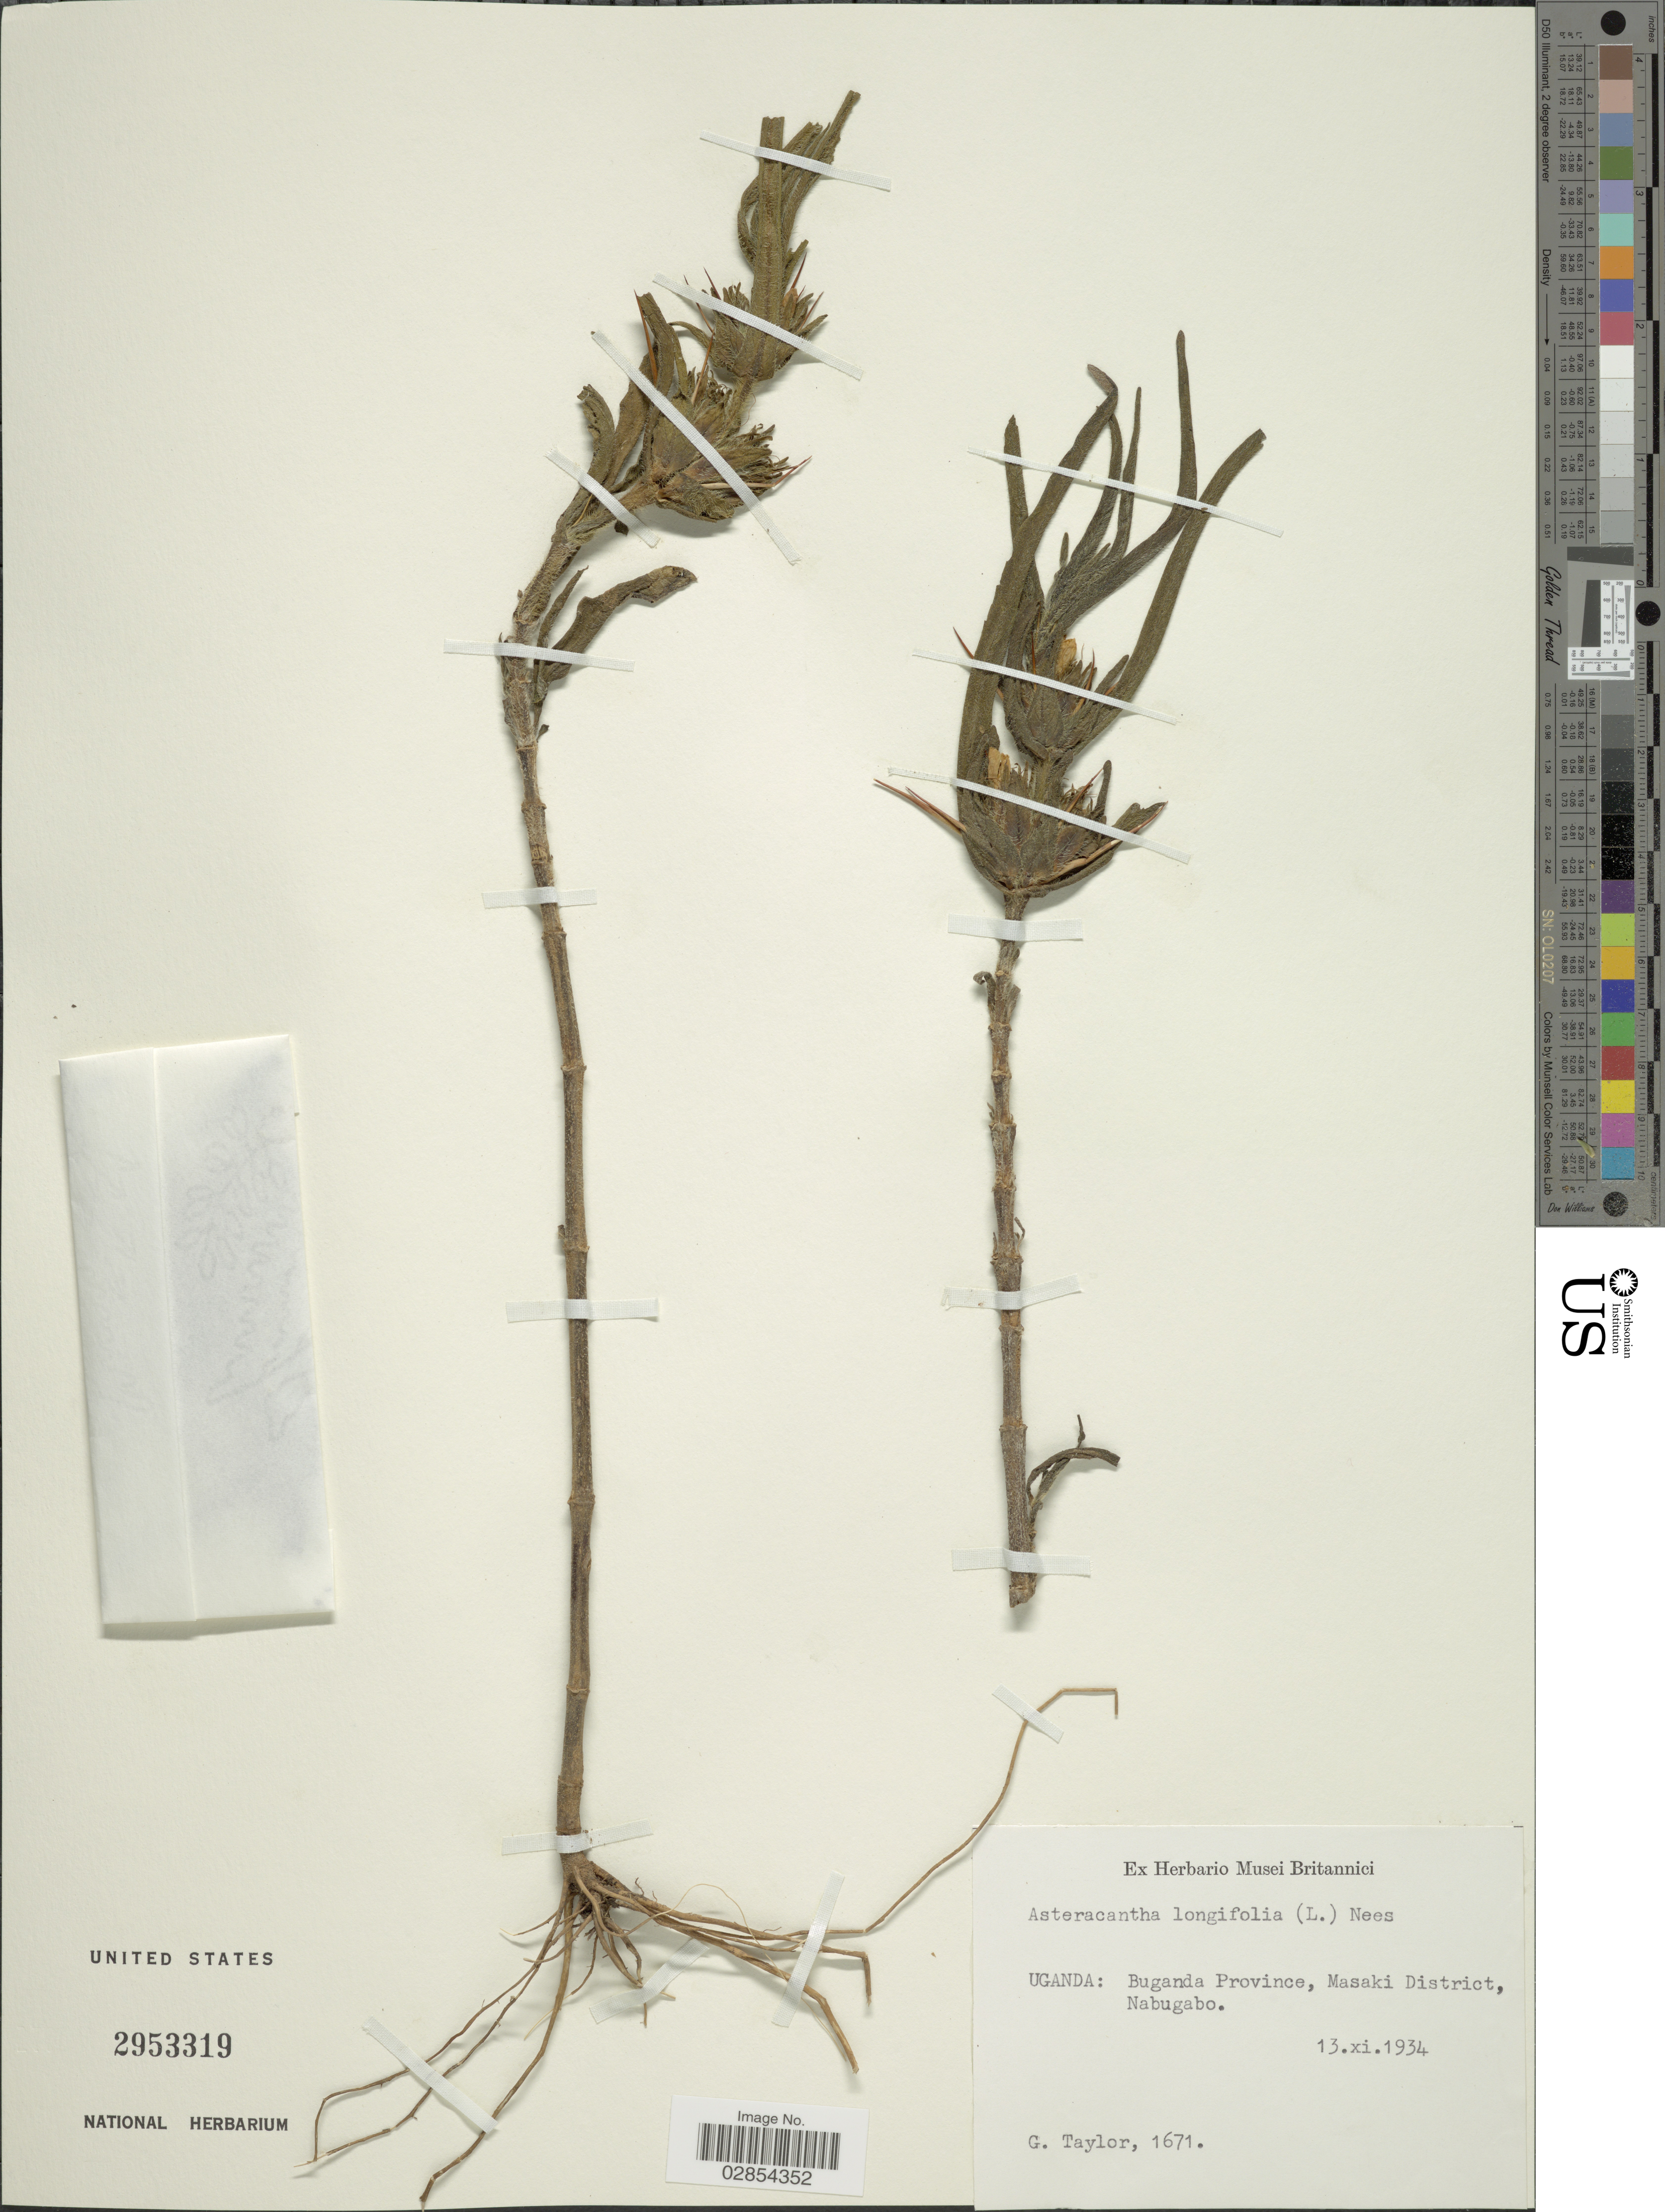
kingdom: Plantae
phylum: Tracheophyta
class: Magnoliopsida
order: Lamiales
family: Acanthaceae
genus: Asteracantha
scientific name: Asteracantha auriculata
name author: Nees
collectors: G. Taylor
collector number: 1671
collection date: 1934-11-13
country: Uganda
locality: Buganda Province, Masaki District, Nabugabo.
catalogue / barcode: US 2953319